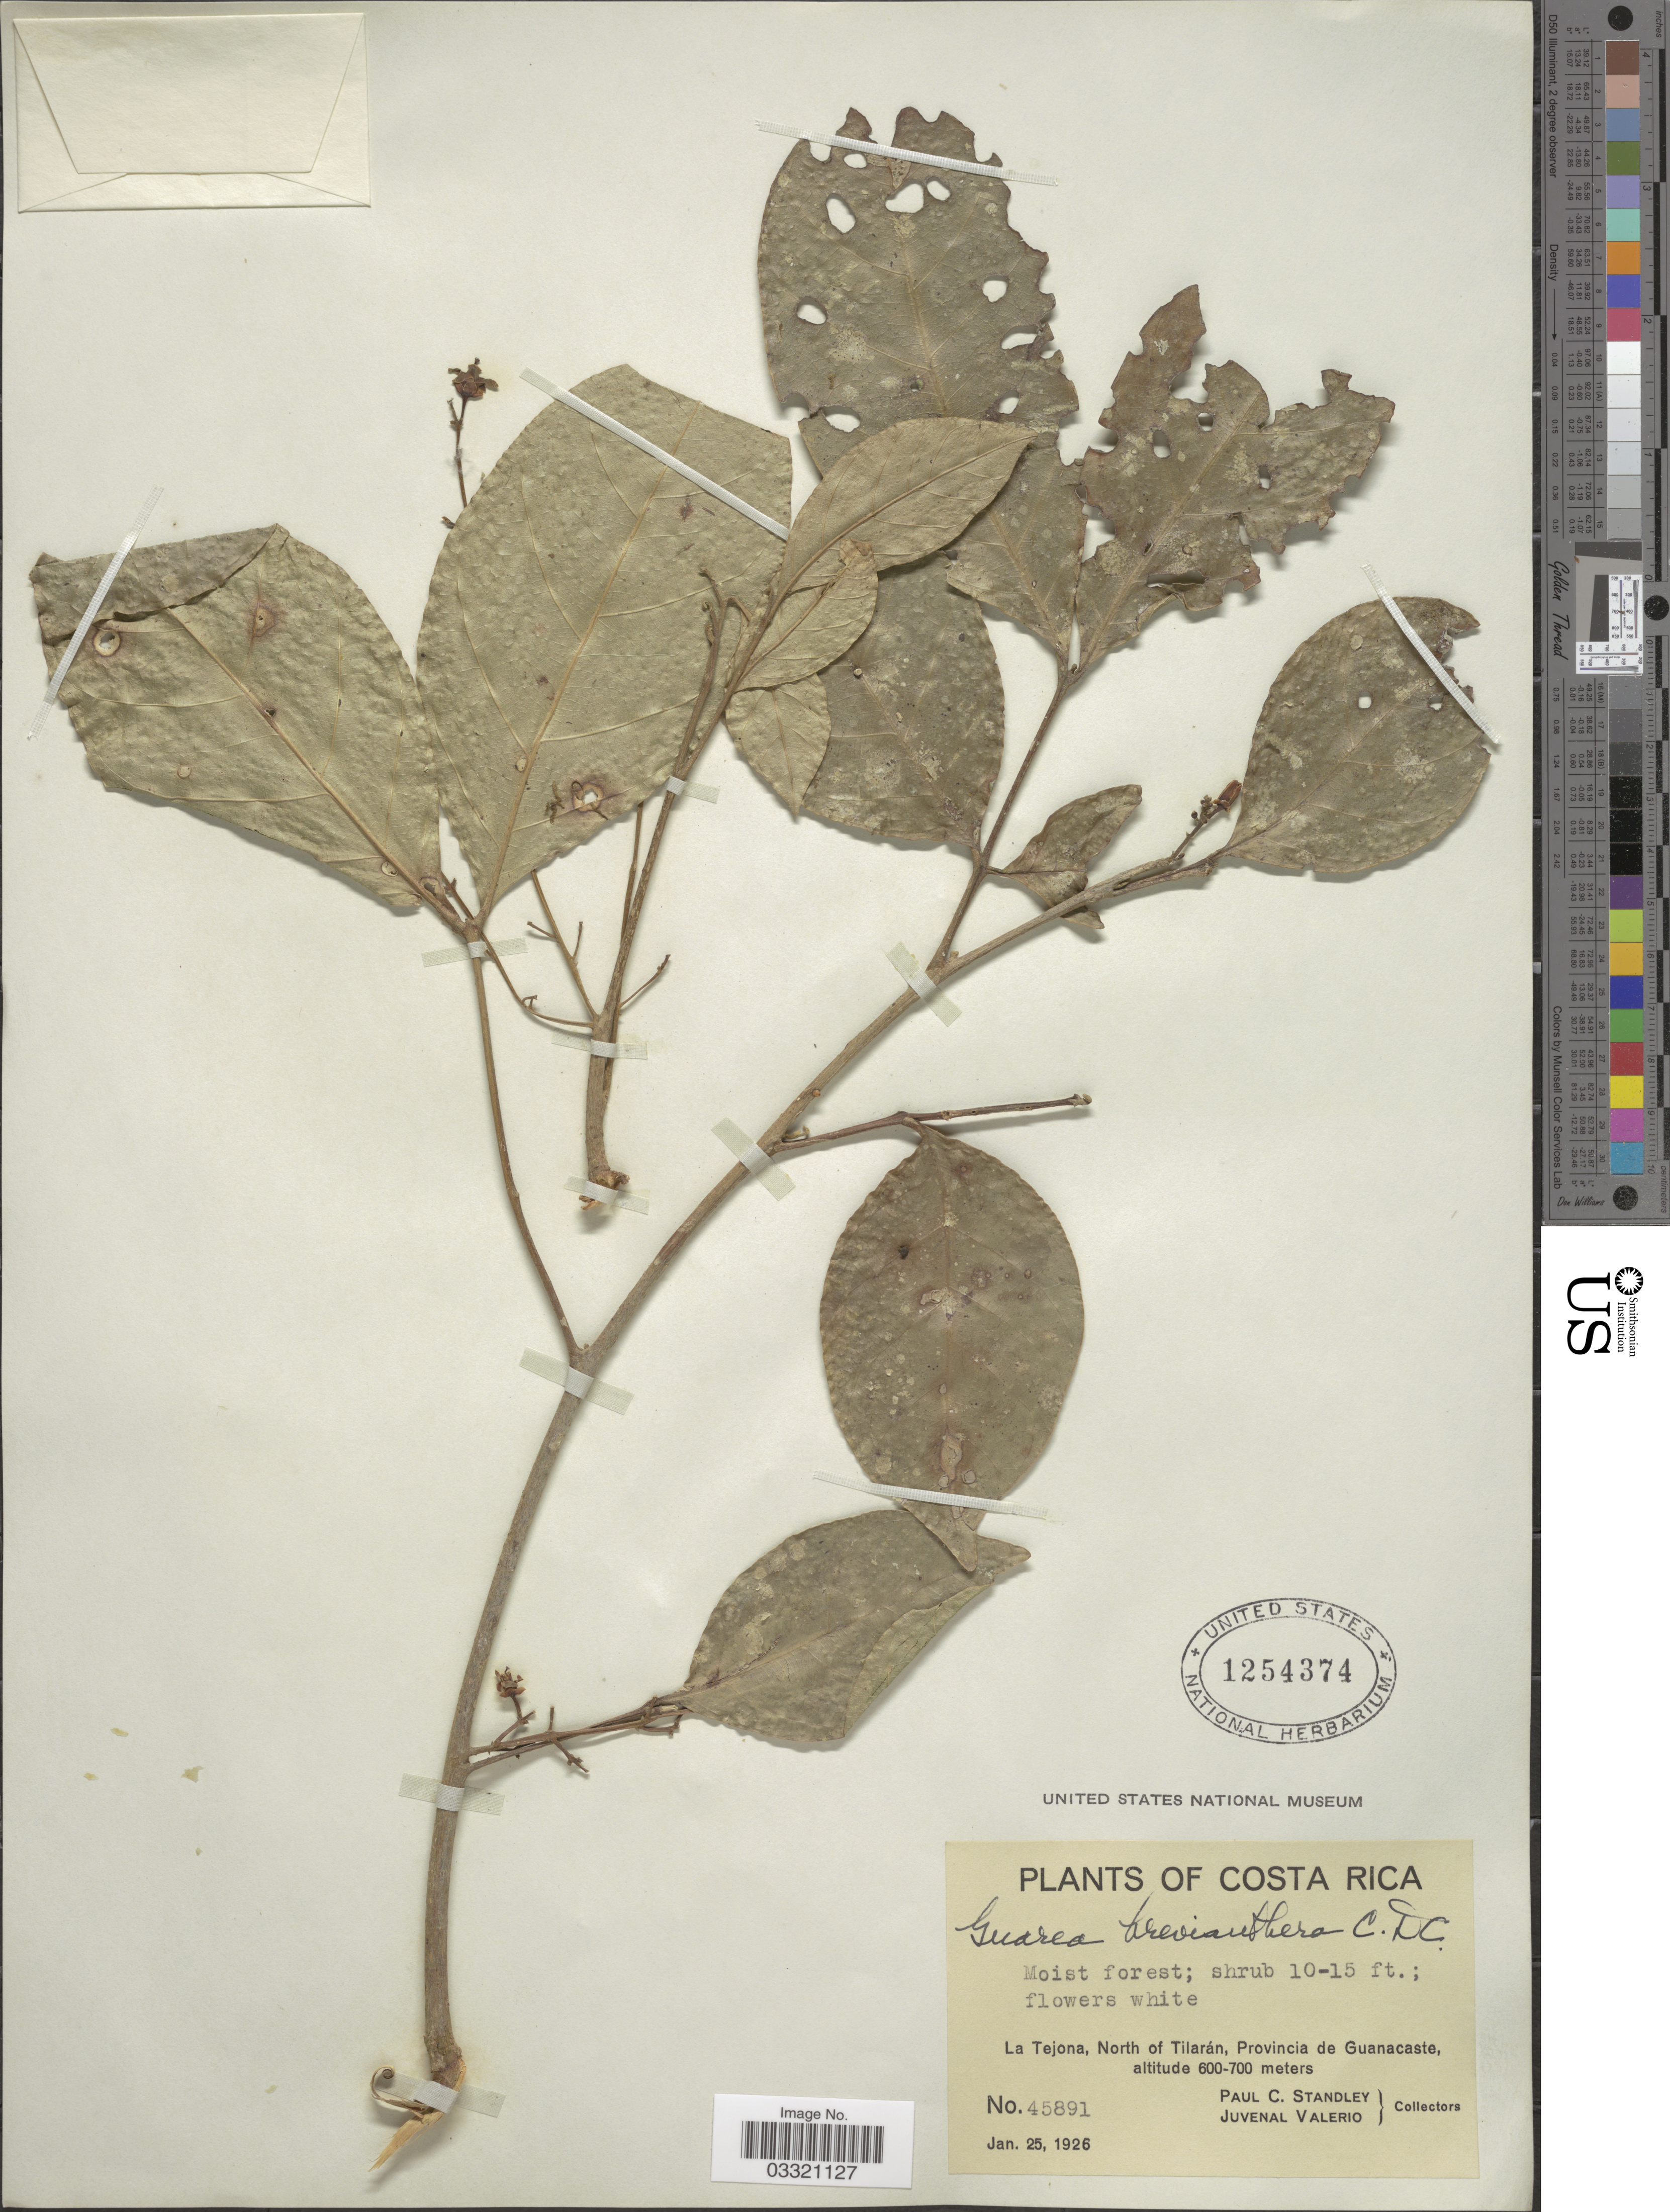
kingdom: Plantae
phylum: Tracheophyta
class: Magnoliopsida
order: Sapindales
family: Meliaceae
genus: Guarea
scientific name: Guarea brevianthera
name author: C. DC.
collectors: P. C. Standley & J. Valerio R.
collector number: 45891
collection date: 1926-01-25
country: Costa Rica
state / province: Guanacaste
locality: Le Tejona, North of Tilarán.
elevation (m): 600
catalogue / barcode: US 1254374